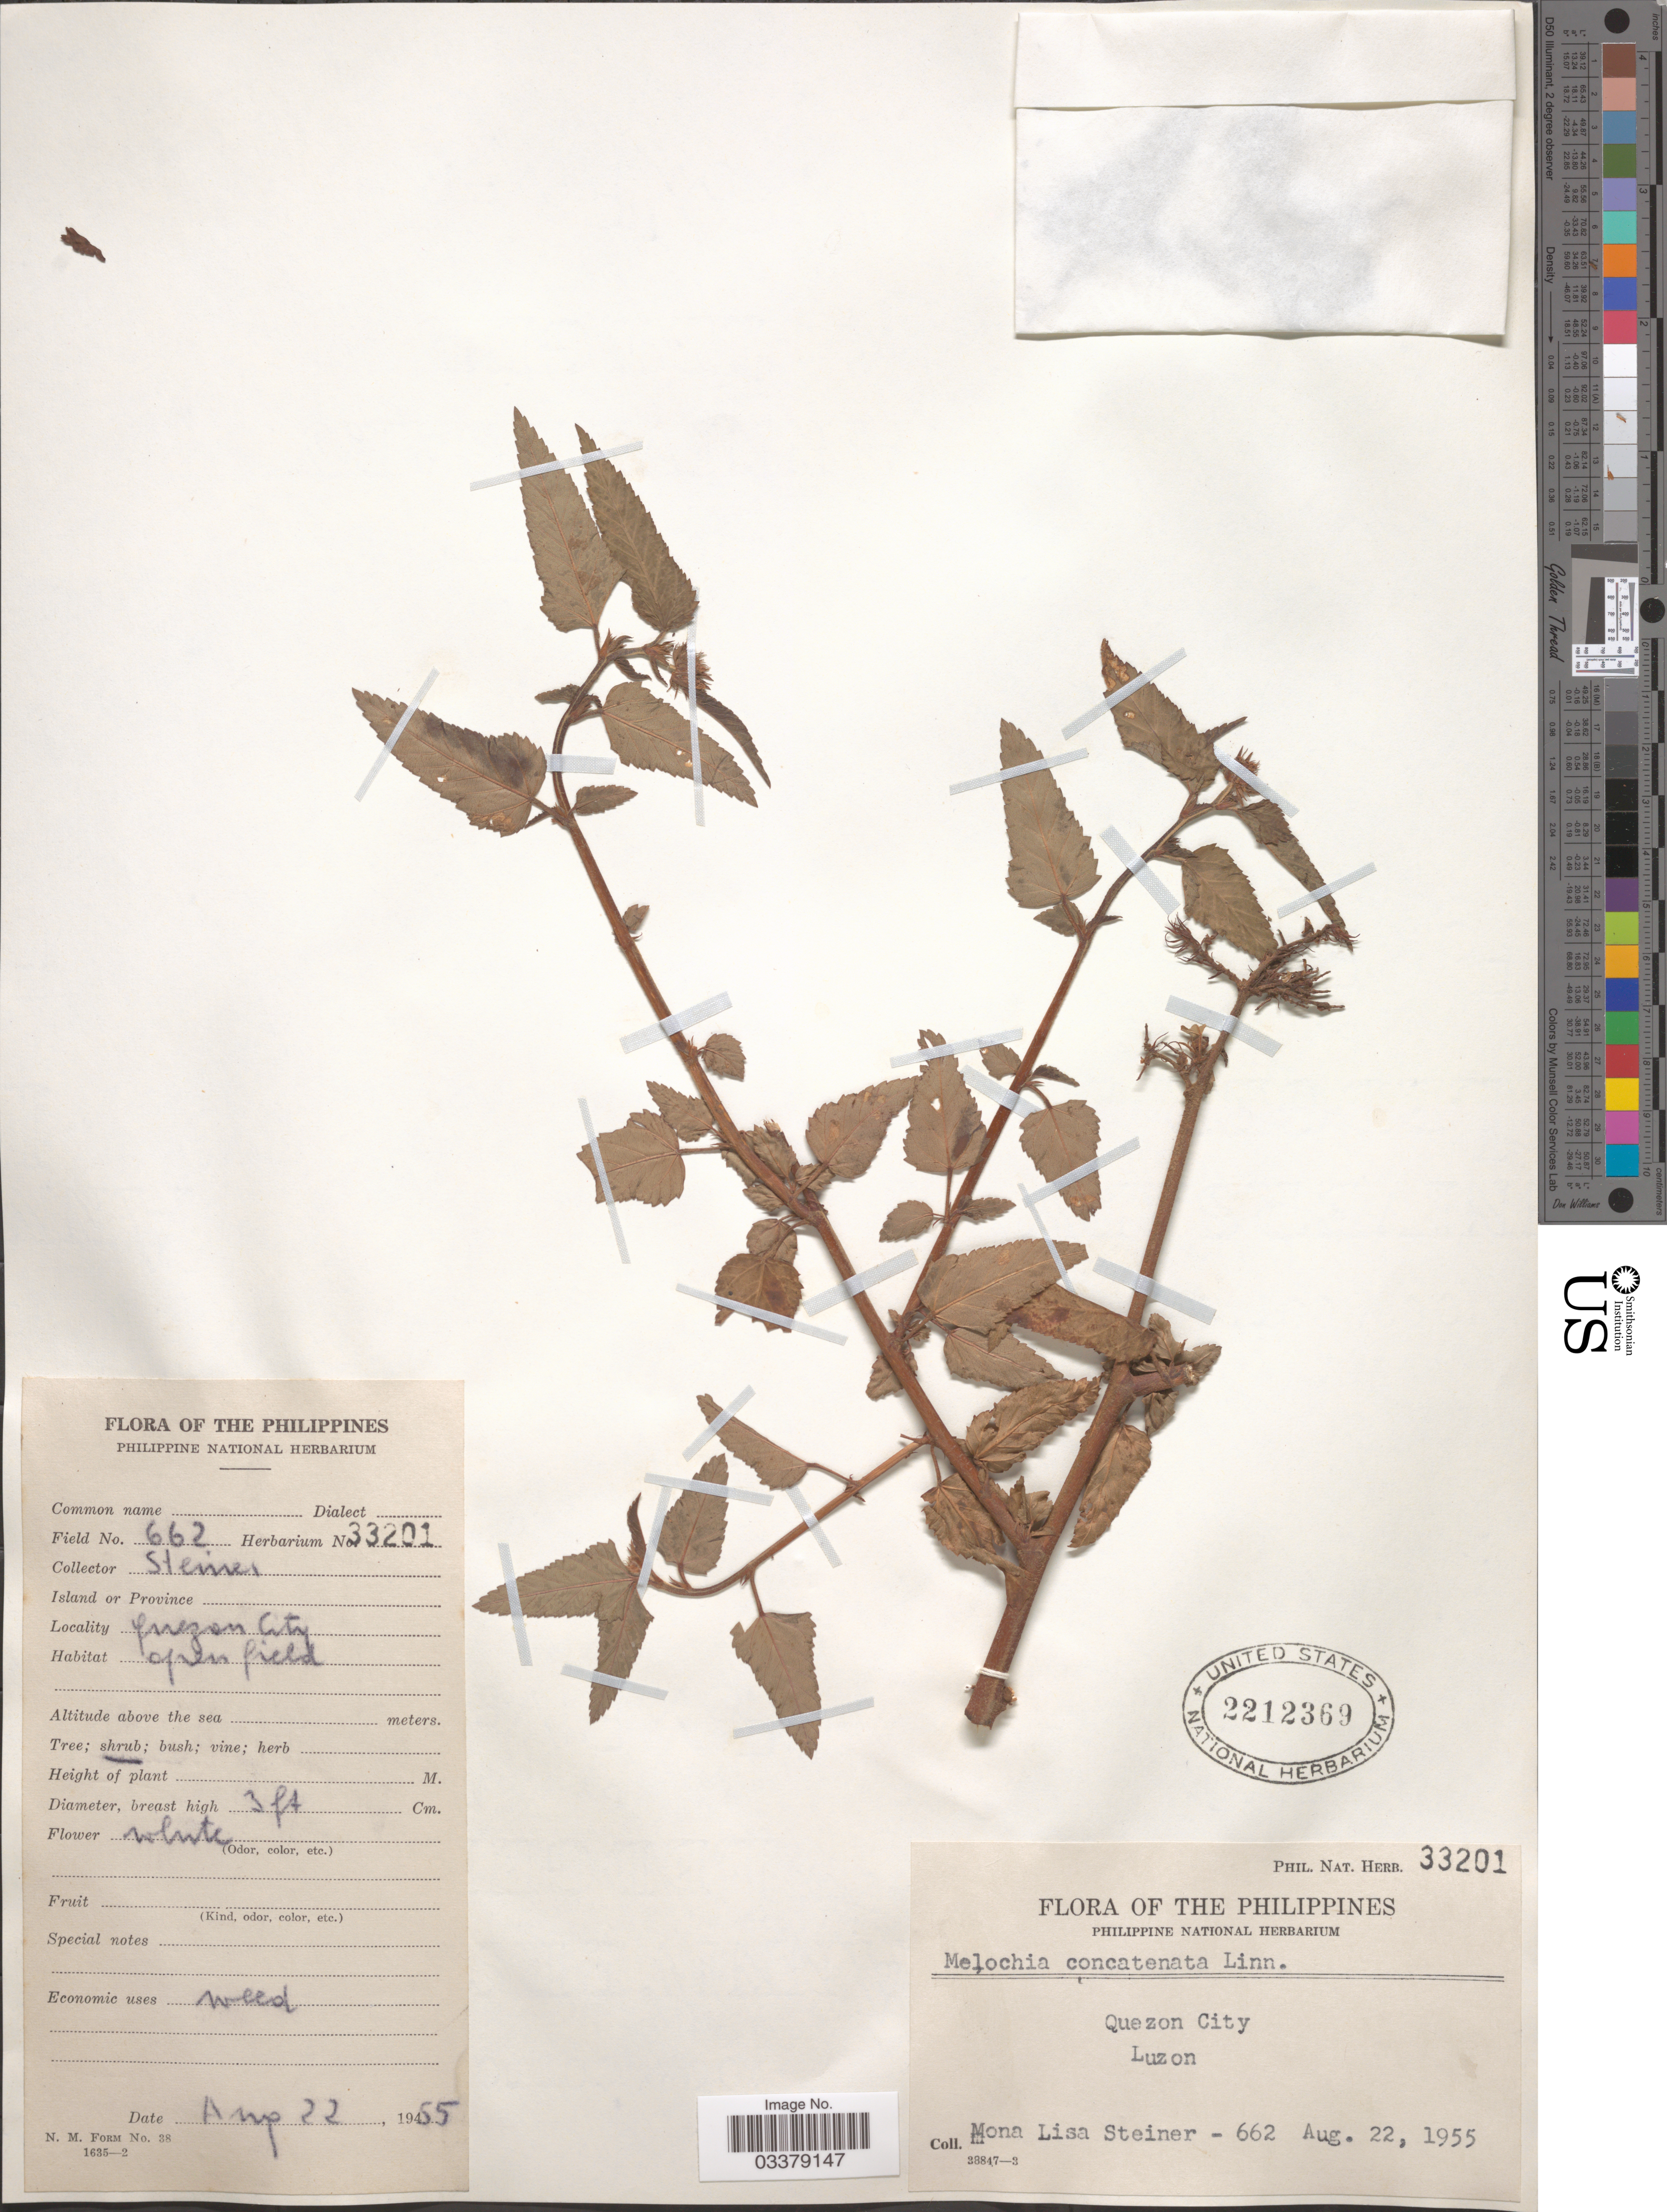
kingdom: Plantae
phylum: Tracheophyta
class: Magnoliopsida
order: Malvales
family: Malvaceae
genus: Melochia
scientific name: Melochia corchorifolia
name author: L.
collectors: M. Steiner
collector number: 662/Phil. Nat. Herb. 33201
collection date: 1955-08-22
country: Philippines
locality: Quezon City. Luzon.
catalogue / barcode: US 2212369